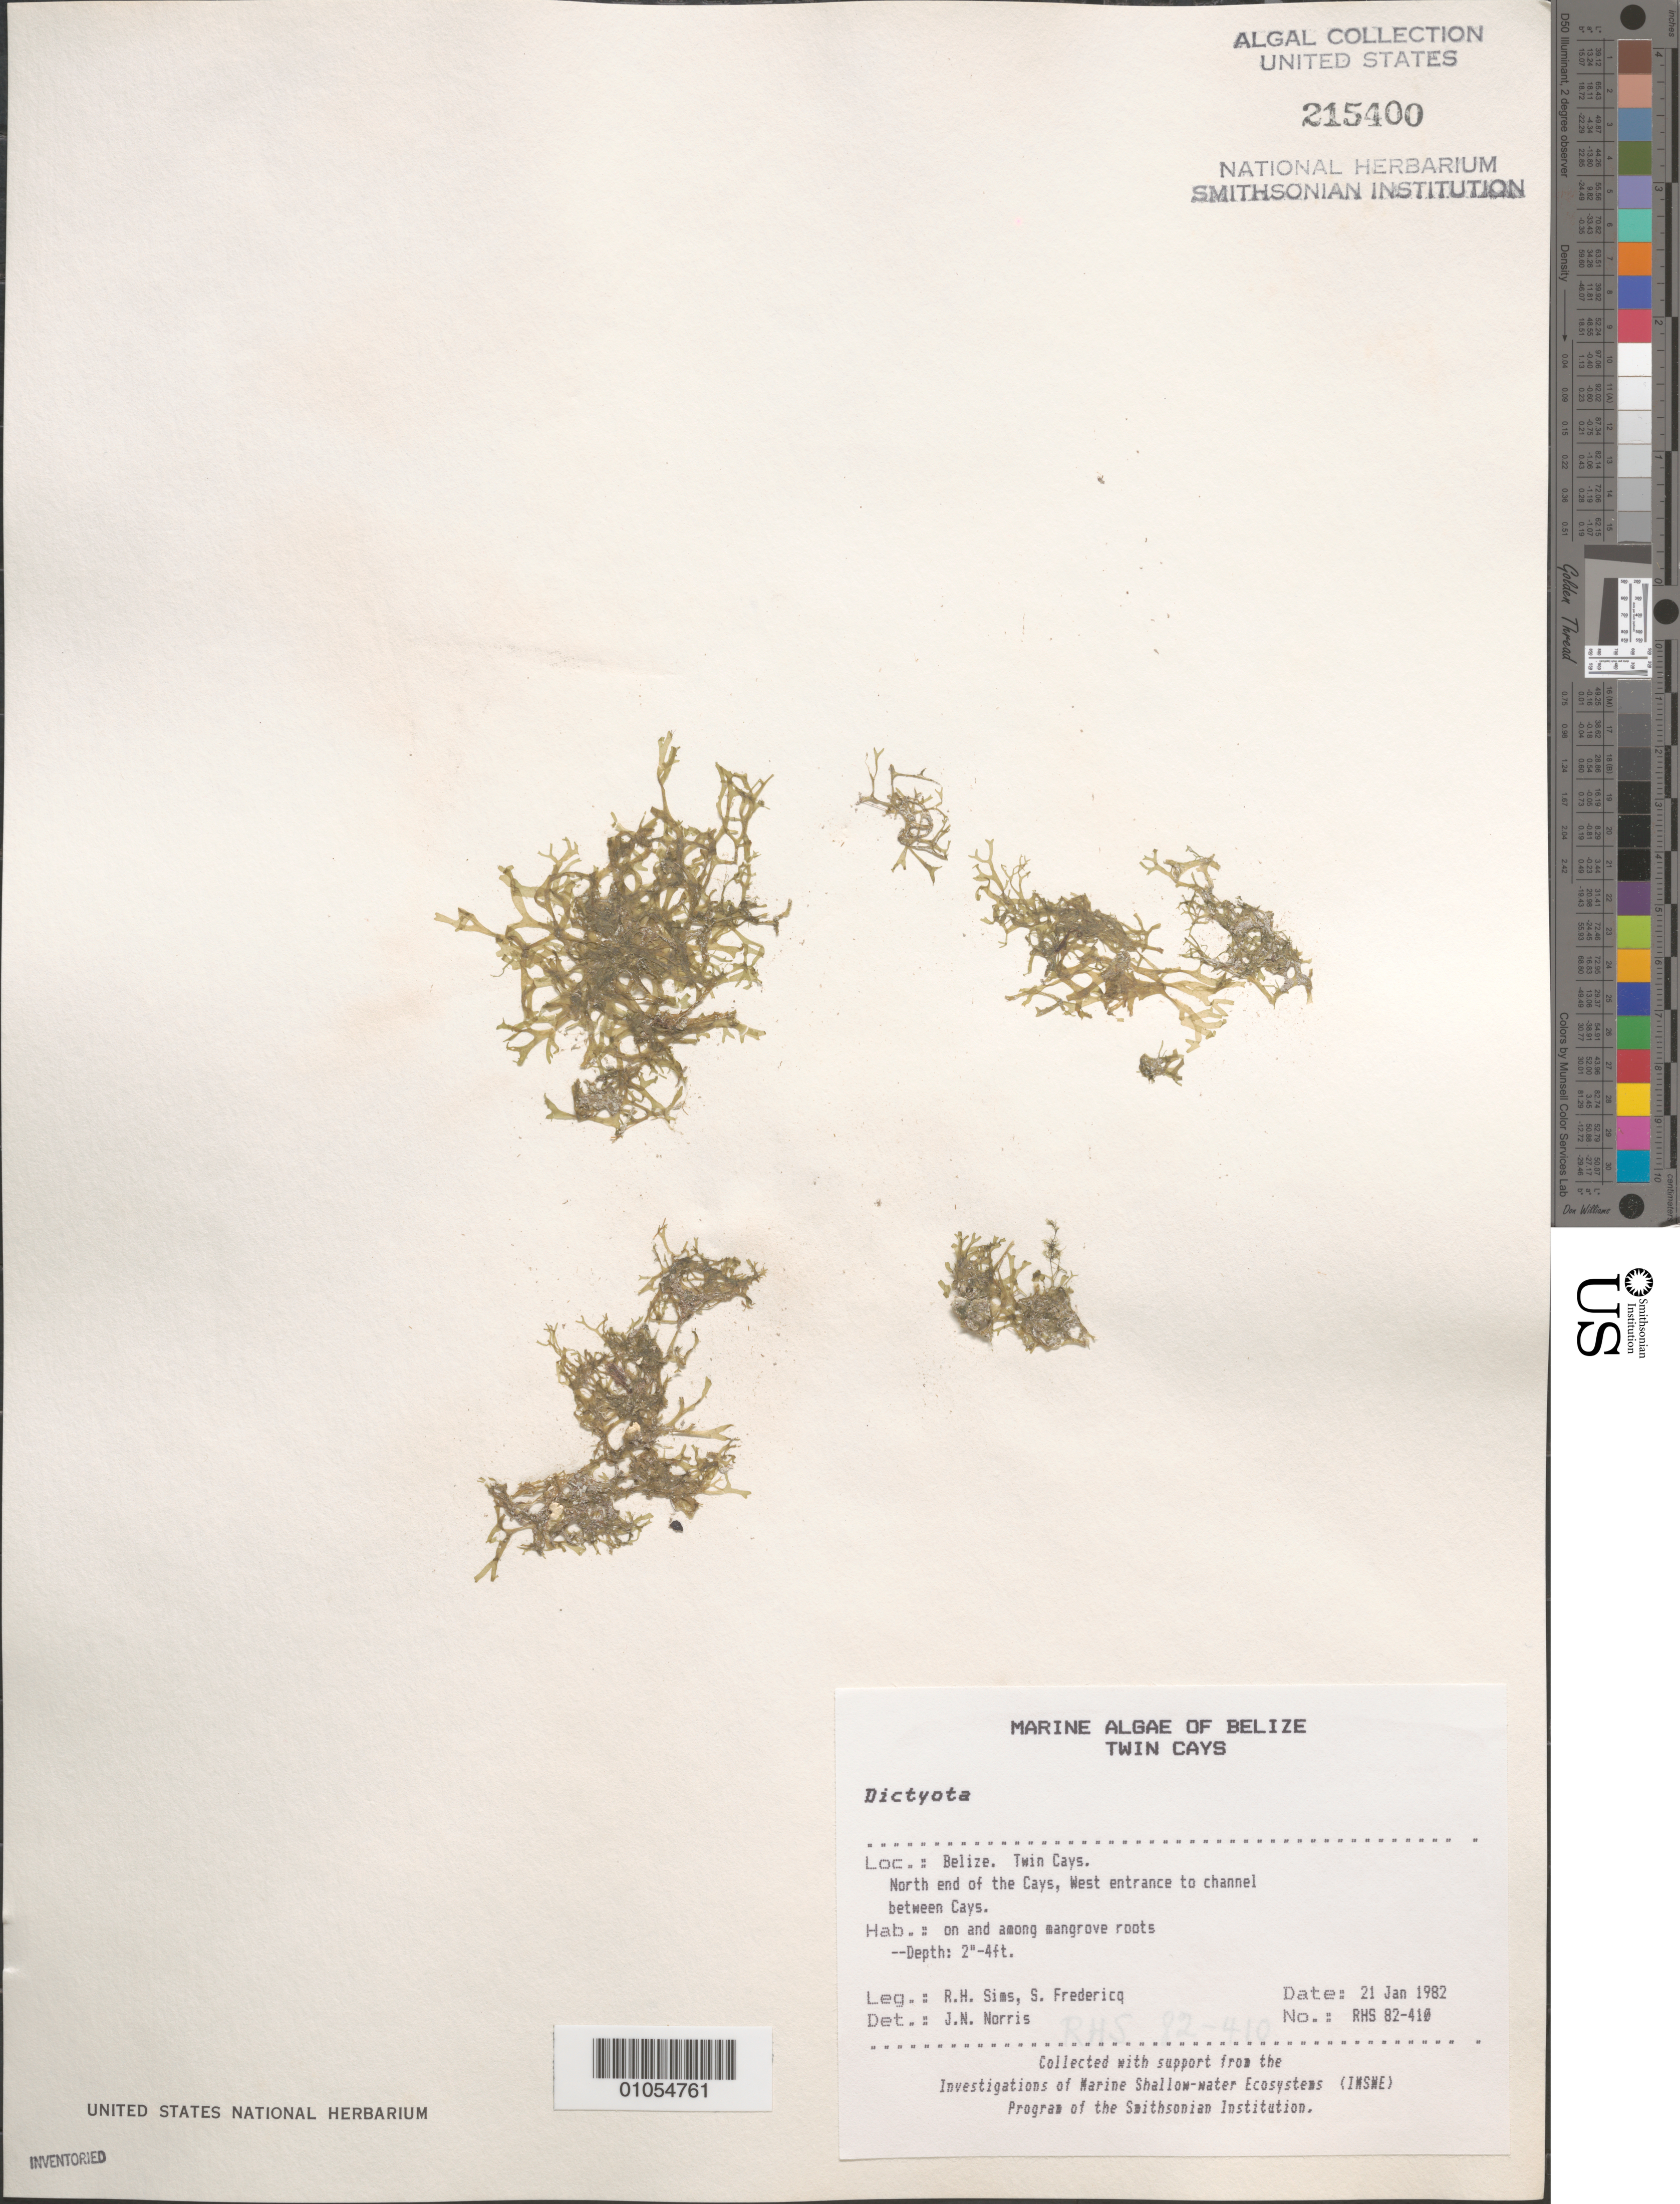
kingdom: Chromista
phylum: Ochrophyta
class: Phaeophyceae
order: Dictyotales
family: Dictyotaceae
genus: Dictyota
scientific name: Dictyota sp.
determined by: Norris, James N.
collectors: R. H. Sims & S. Fredericq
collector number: RHS 82-410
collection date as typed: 21 Jan 1982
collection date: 1982-01-21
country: Belize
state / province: Stann Creek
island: Twin Cays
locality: North end of the cays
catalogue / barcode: US 215400